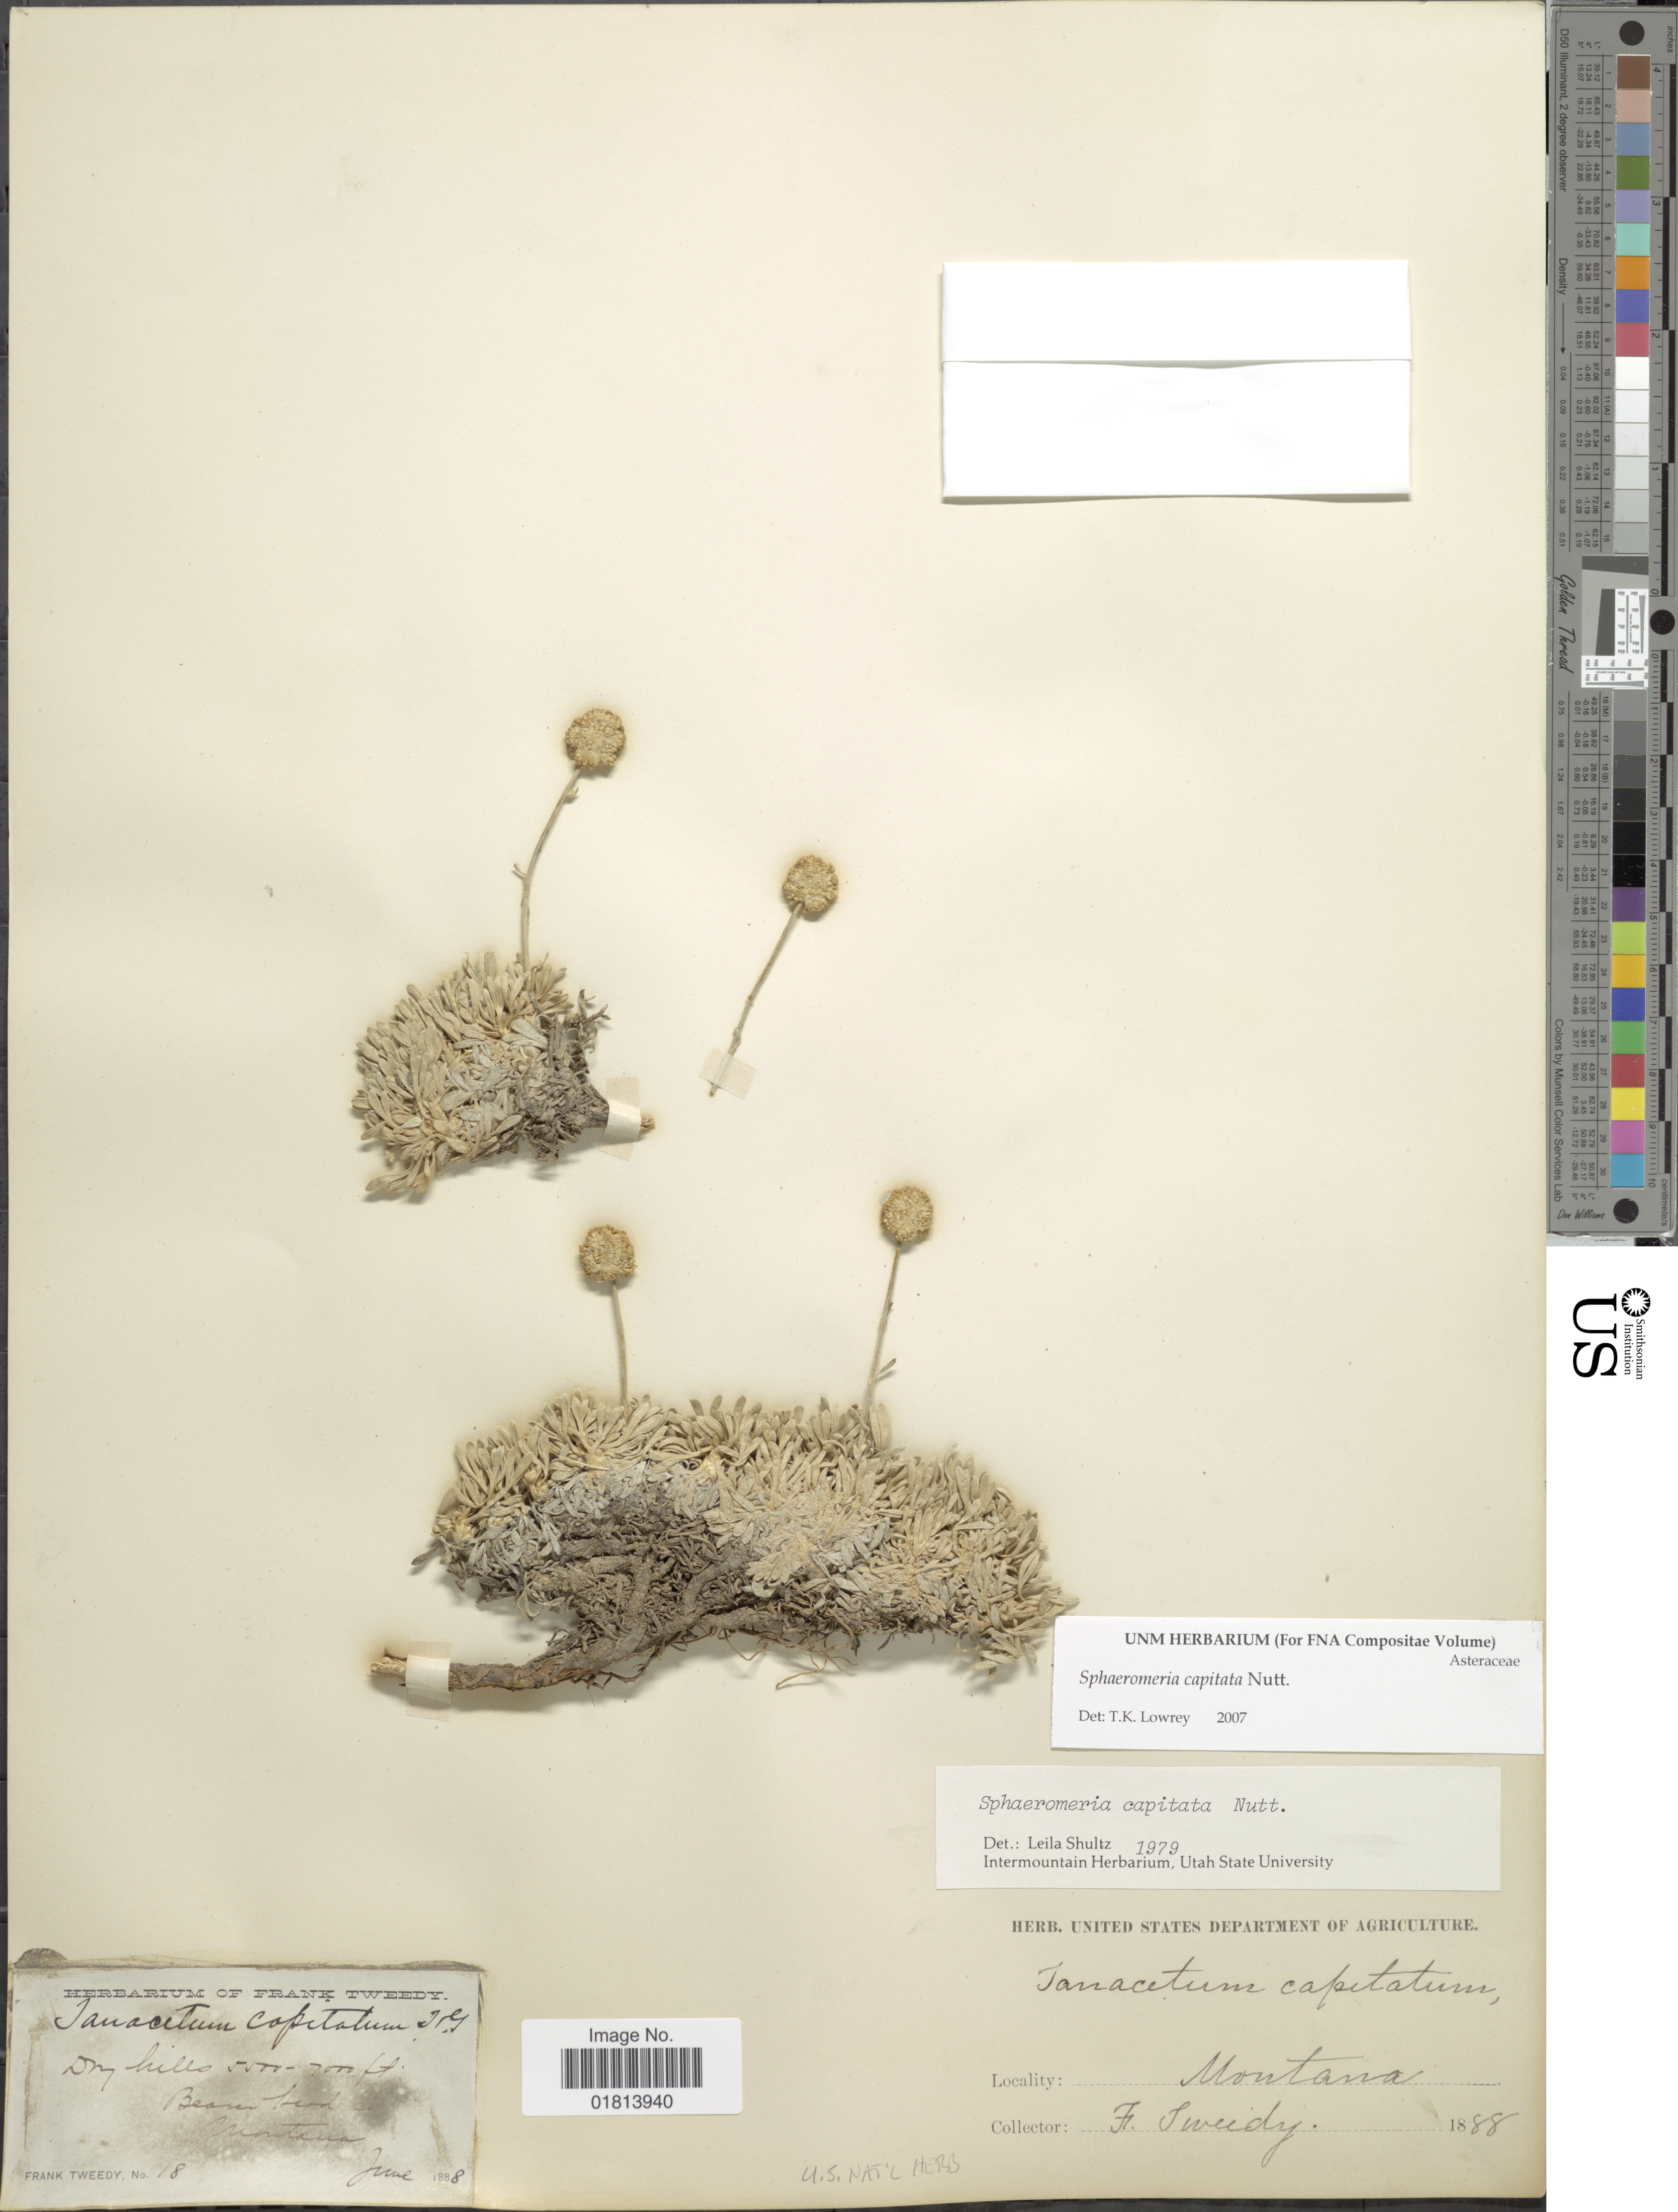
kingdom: Plantae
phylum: Tracheophyta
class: Magnoliopsida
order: Asterales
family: Asteraceae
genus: Sphaeromeria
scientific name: Sphaeromeria capitata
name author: Nutt.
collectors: F. Tweedy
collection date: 1888-06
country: United States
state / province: Montana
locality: Bear Head.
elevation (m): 1676